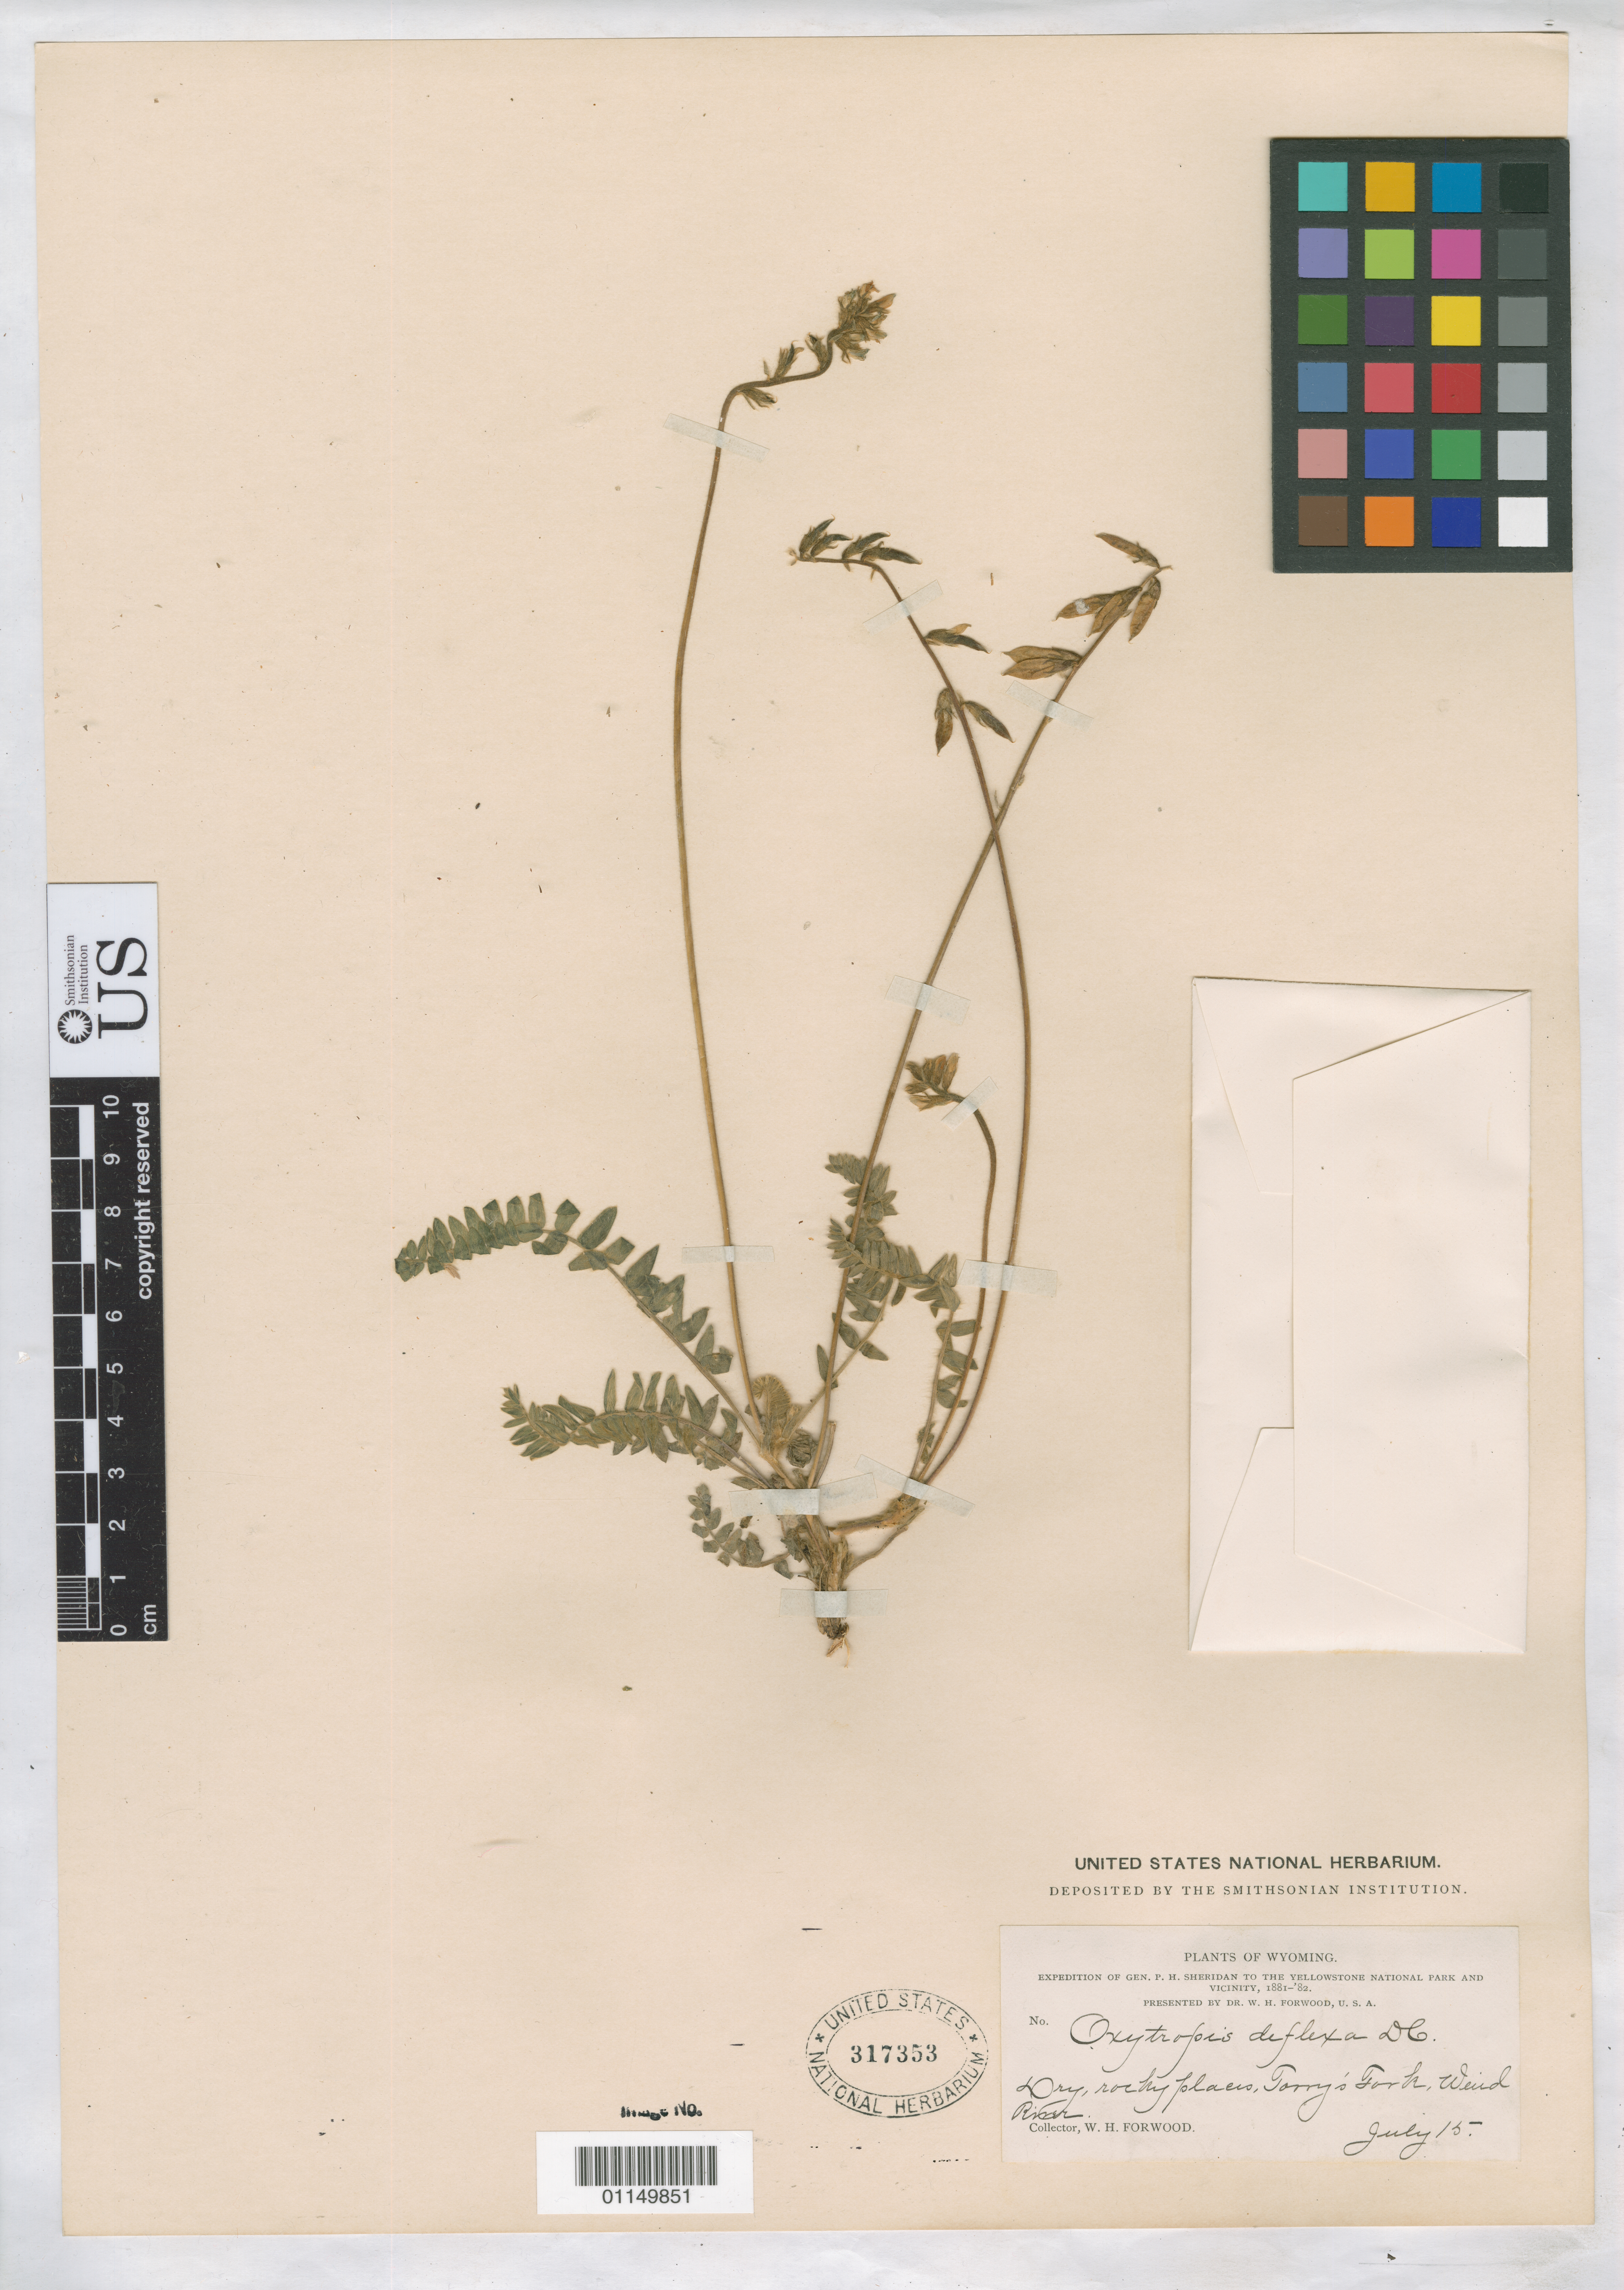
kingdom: Plantae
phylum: Tracheophyta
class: Magnoliopsida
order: Fabales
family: Fabaceae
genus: Oxytropis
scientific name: Oxytropis deflexa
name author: (Pall.) DC.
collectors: W. Forwood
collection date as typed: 15 Jul 1881 to 15 Jul 1882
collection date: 1881-07-15/1882-07-15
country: United States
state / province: Wyoming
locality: Torry's Fork, Wind River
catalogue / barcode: US 317353